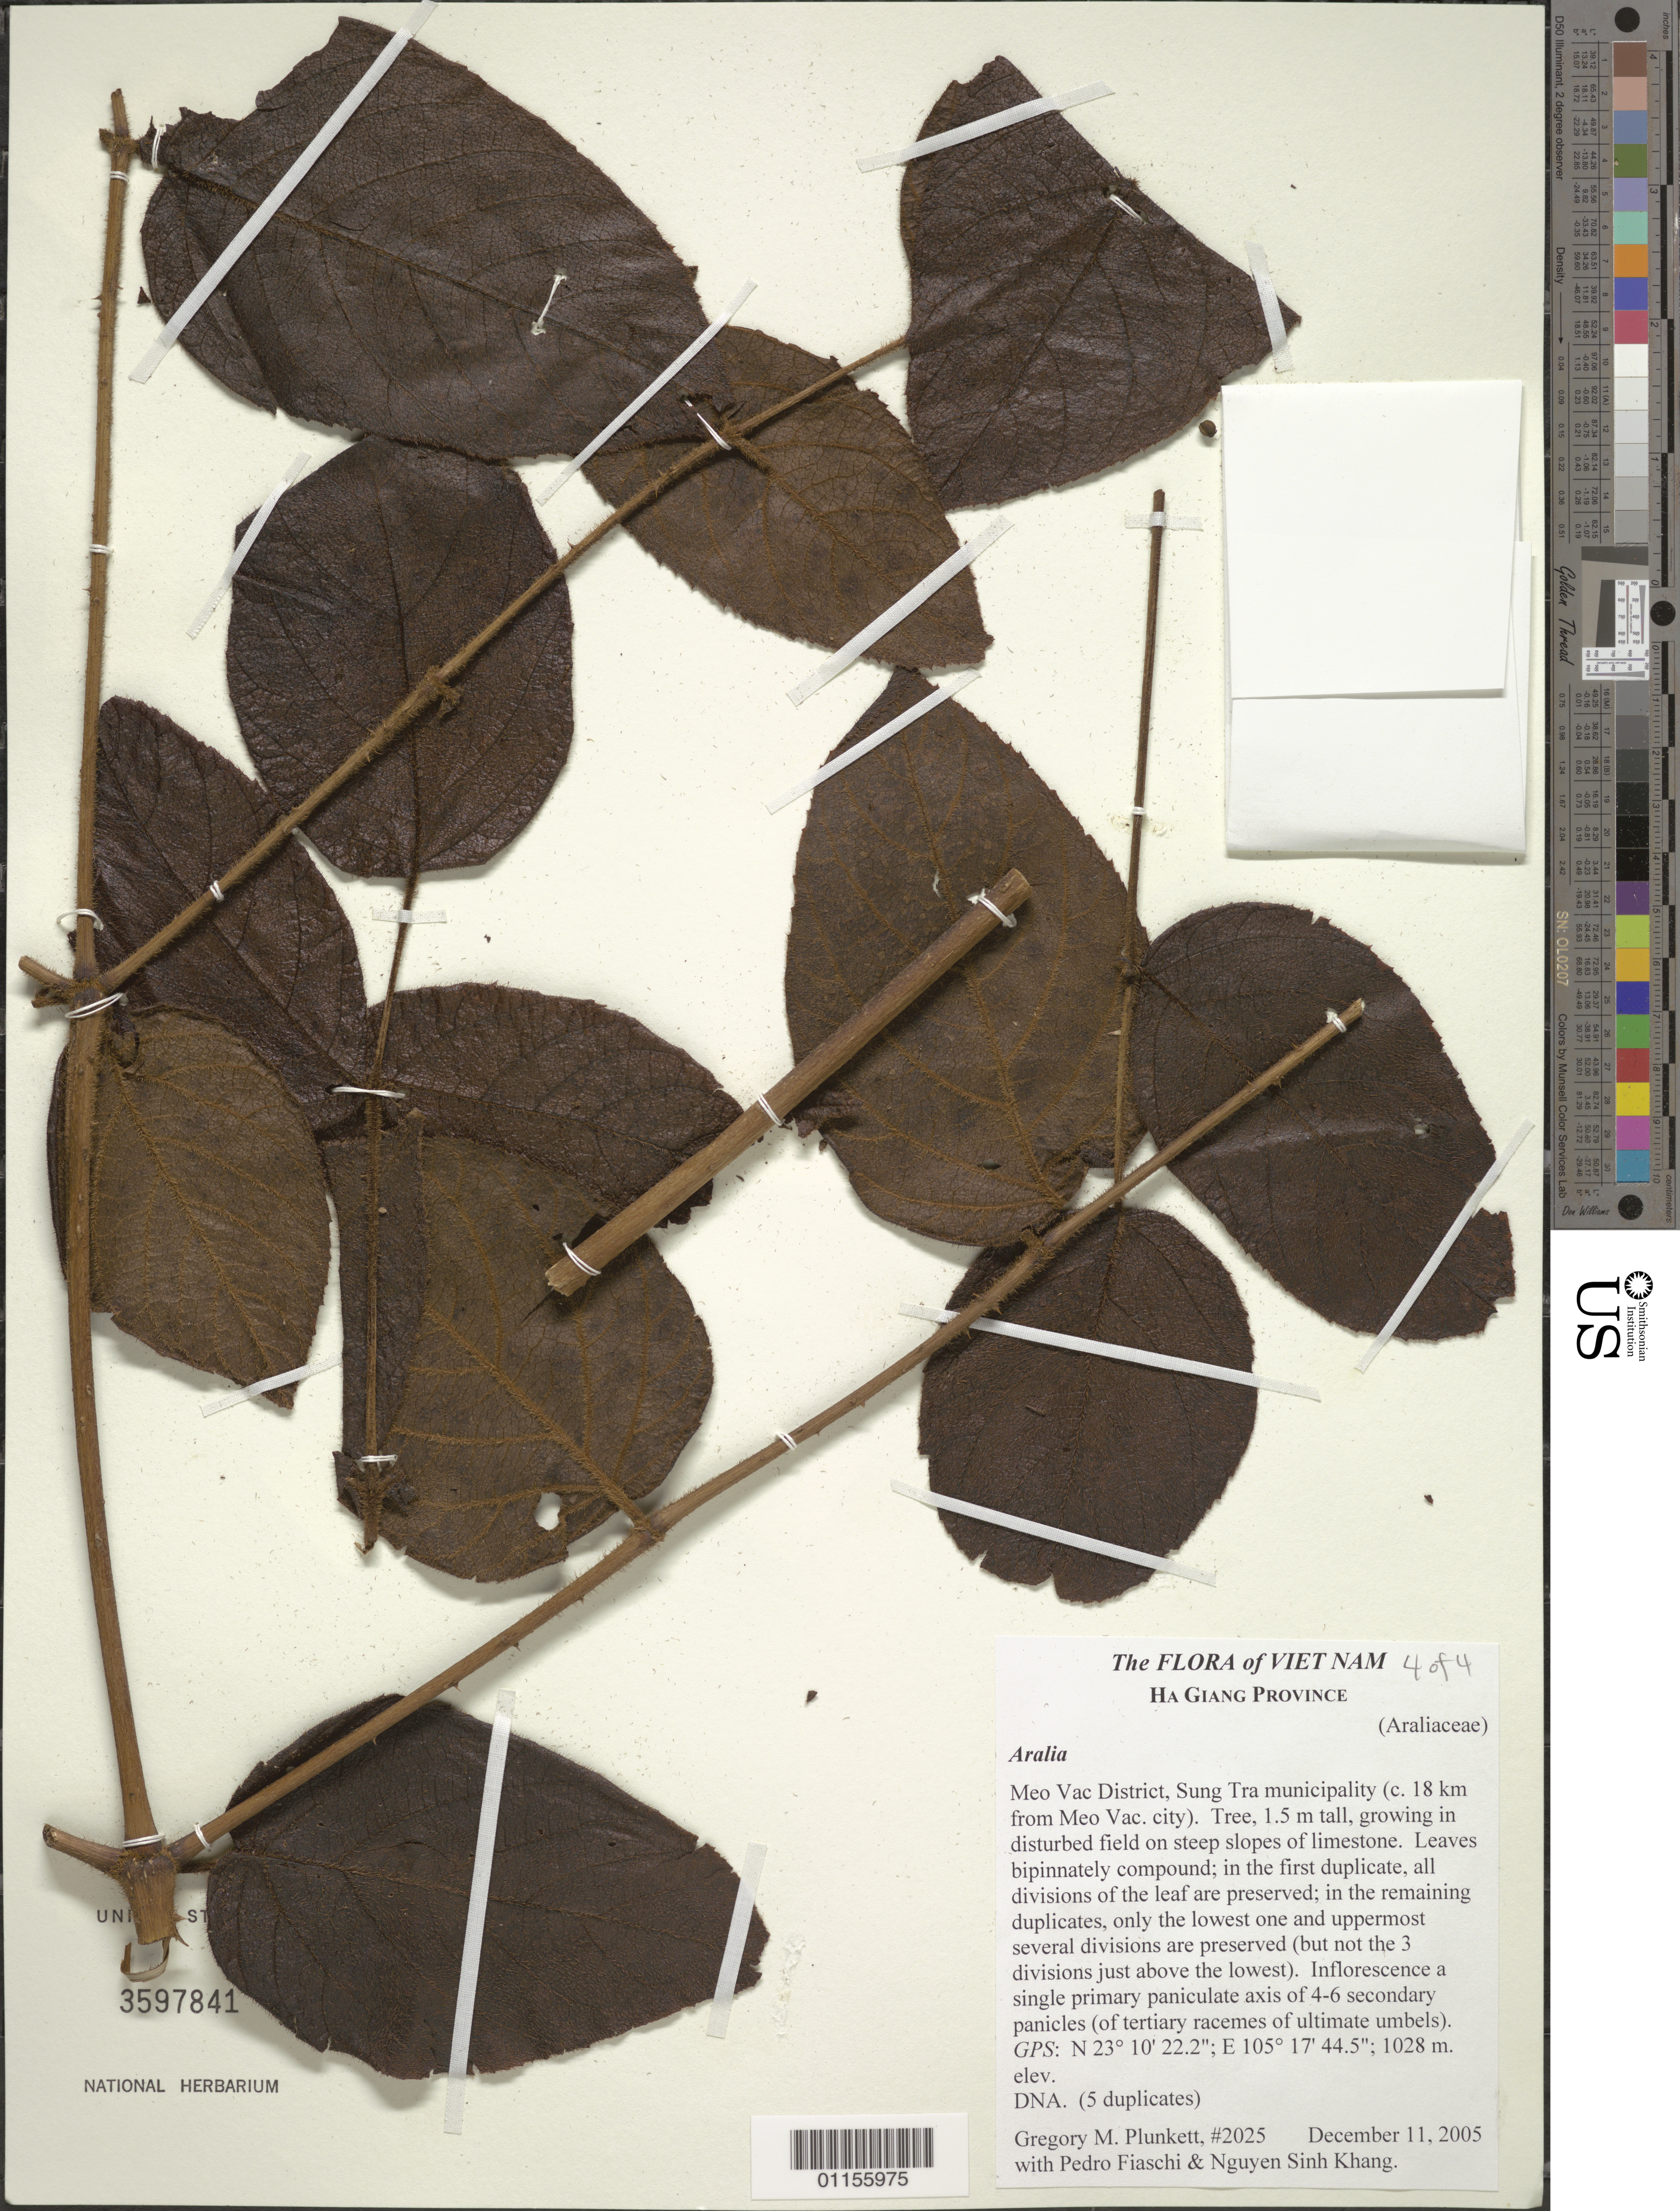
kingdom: Plantae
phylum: Tracheophyta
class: Magnoliopsida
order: Apiales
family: Araliaceae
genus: Aralia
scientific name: Aralia sp.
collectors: G. M. Plunkett, P. Fiaschi & N. Khang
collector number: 2025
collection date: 2005-12-11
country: Vietnam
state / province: Hà Giang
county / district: Meo Vac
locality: Sung Tra Municipality ( c. 18 km from Meo Vac city).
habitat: Tree, growing in disturbed field on steep slopes of limestone.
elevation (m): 1028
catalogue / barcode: US 3597841